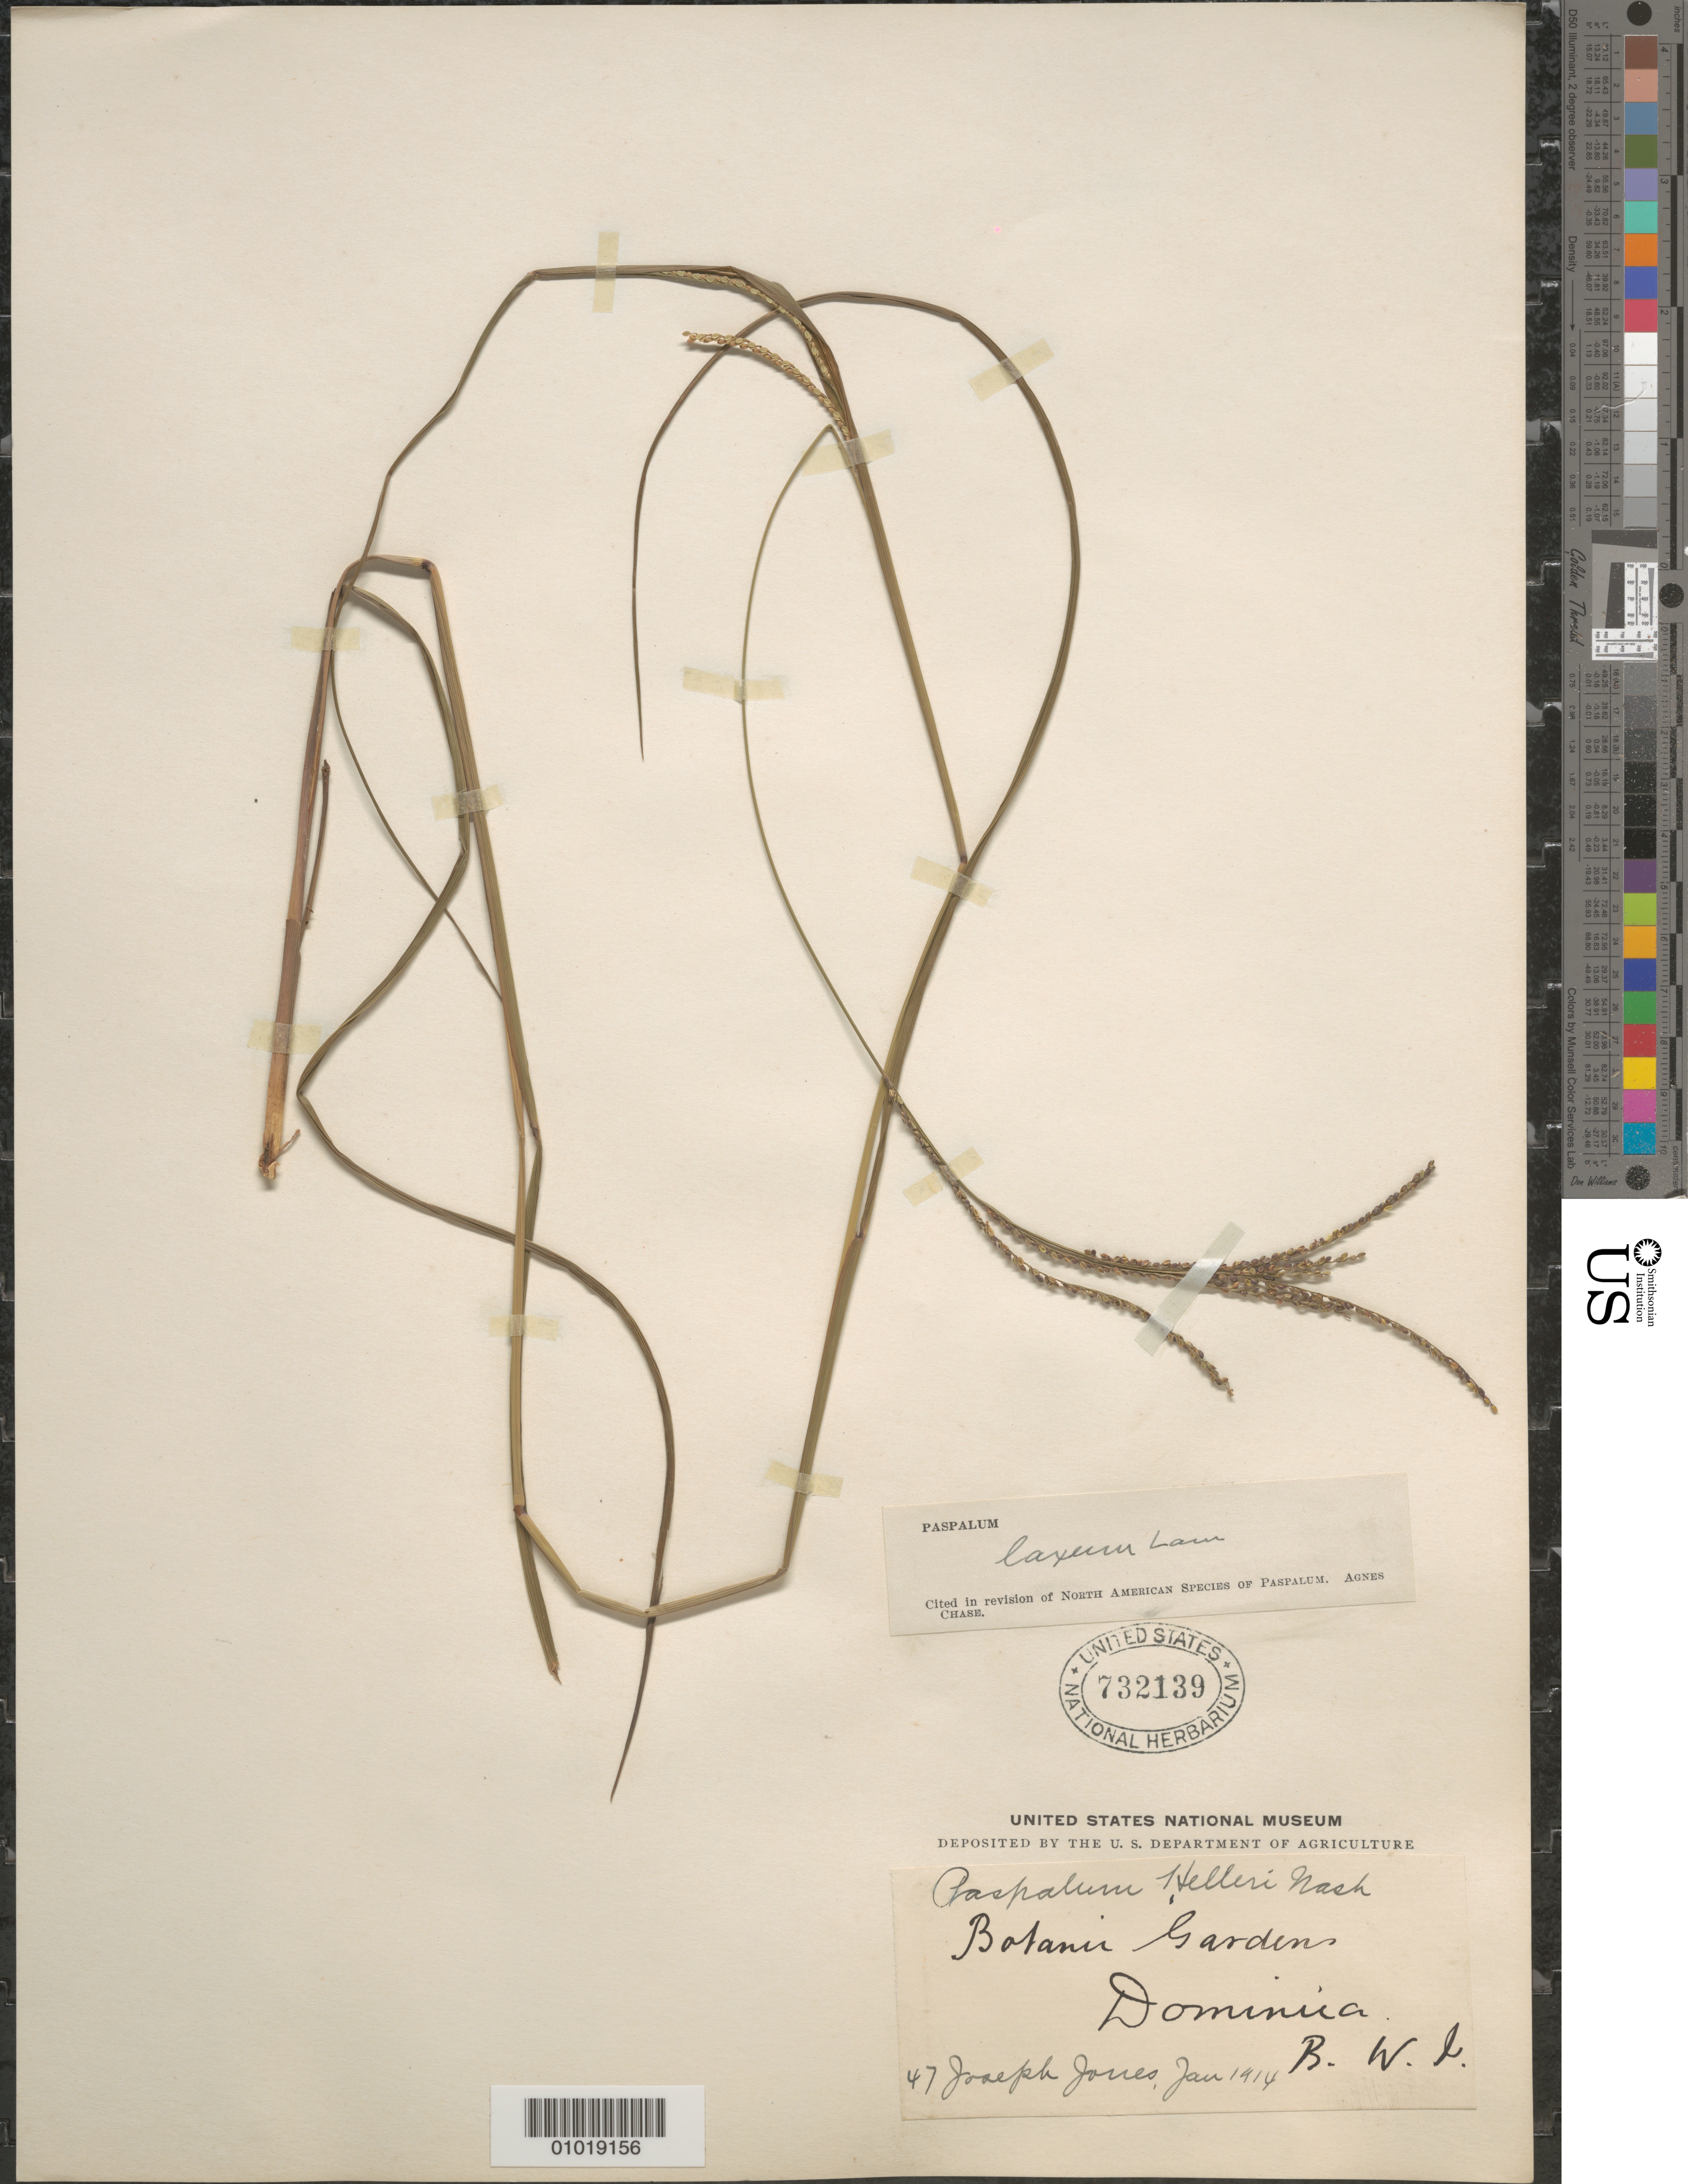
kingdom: Plantae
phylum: Tracheophyta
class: Liliopsida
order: Poales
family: Poaceae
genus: Paspalum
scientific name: Paspalum laxum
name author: Lam.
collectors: J. Jones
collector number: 47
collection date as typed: Jan 1914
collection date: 1914-01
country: Dominica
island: Dominica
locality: Botanic Gardens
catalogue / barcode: US 732139